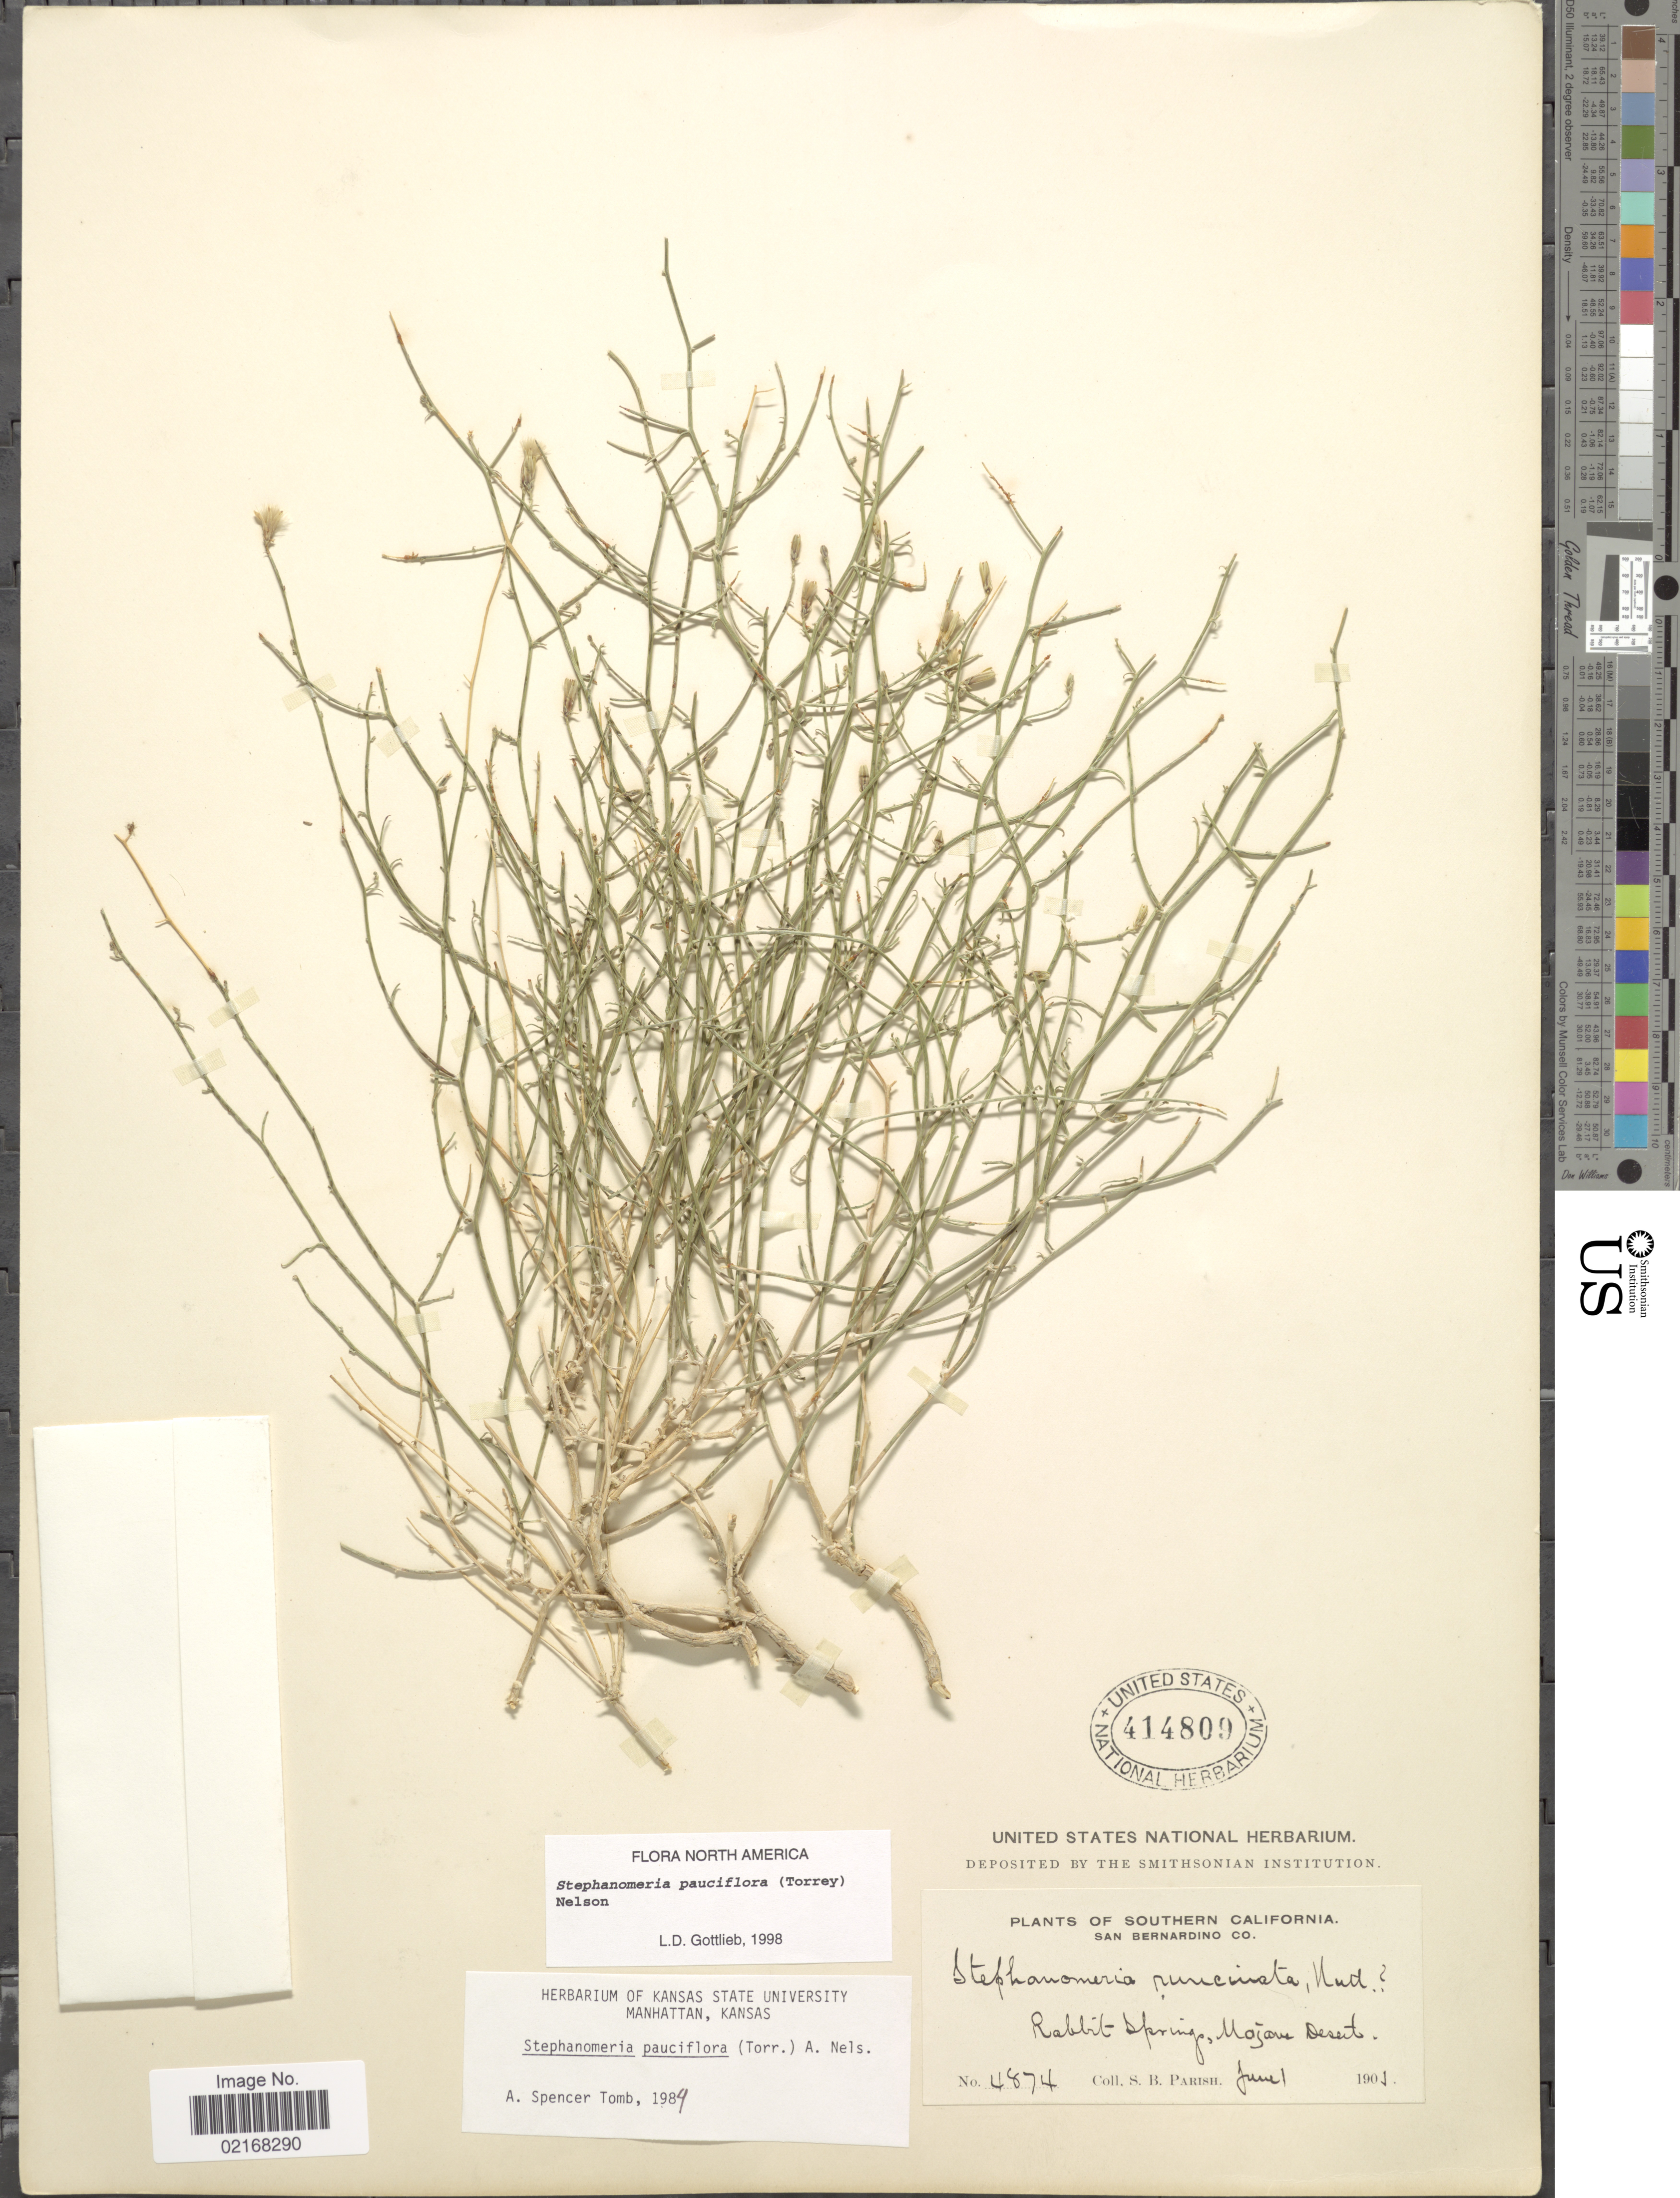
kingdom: Plantae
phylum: Tracheophyta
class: Magnoliopsida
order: Asterales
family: Asteraceae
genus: Stephanomeria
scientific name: Stephanomeria pauciflora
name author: (Torr.) A. Nelson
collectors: S. B. Parish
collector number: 4874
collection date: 1905-06-01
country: United States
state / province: California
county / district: San Bernardino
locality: Southern California. San Bernardino Co. Rabbit Springs, Mojave Desert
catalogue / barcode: US 414809